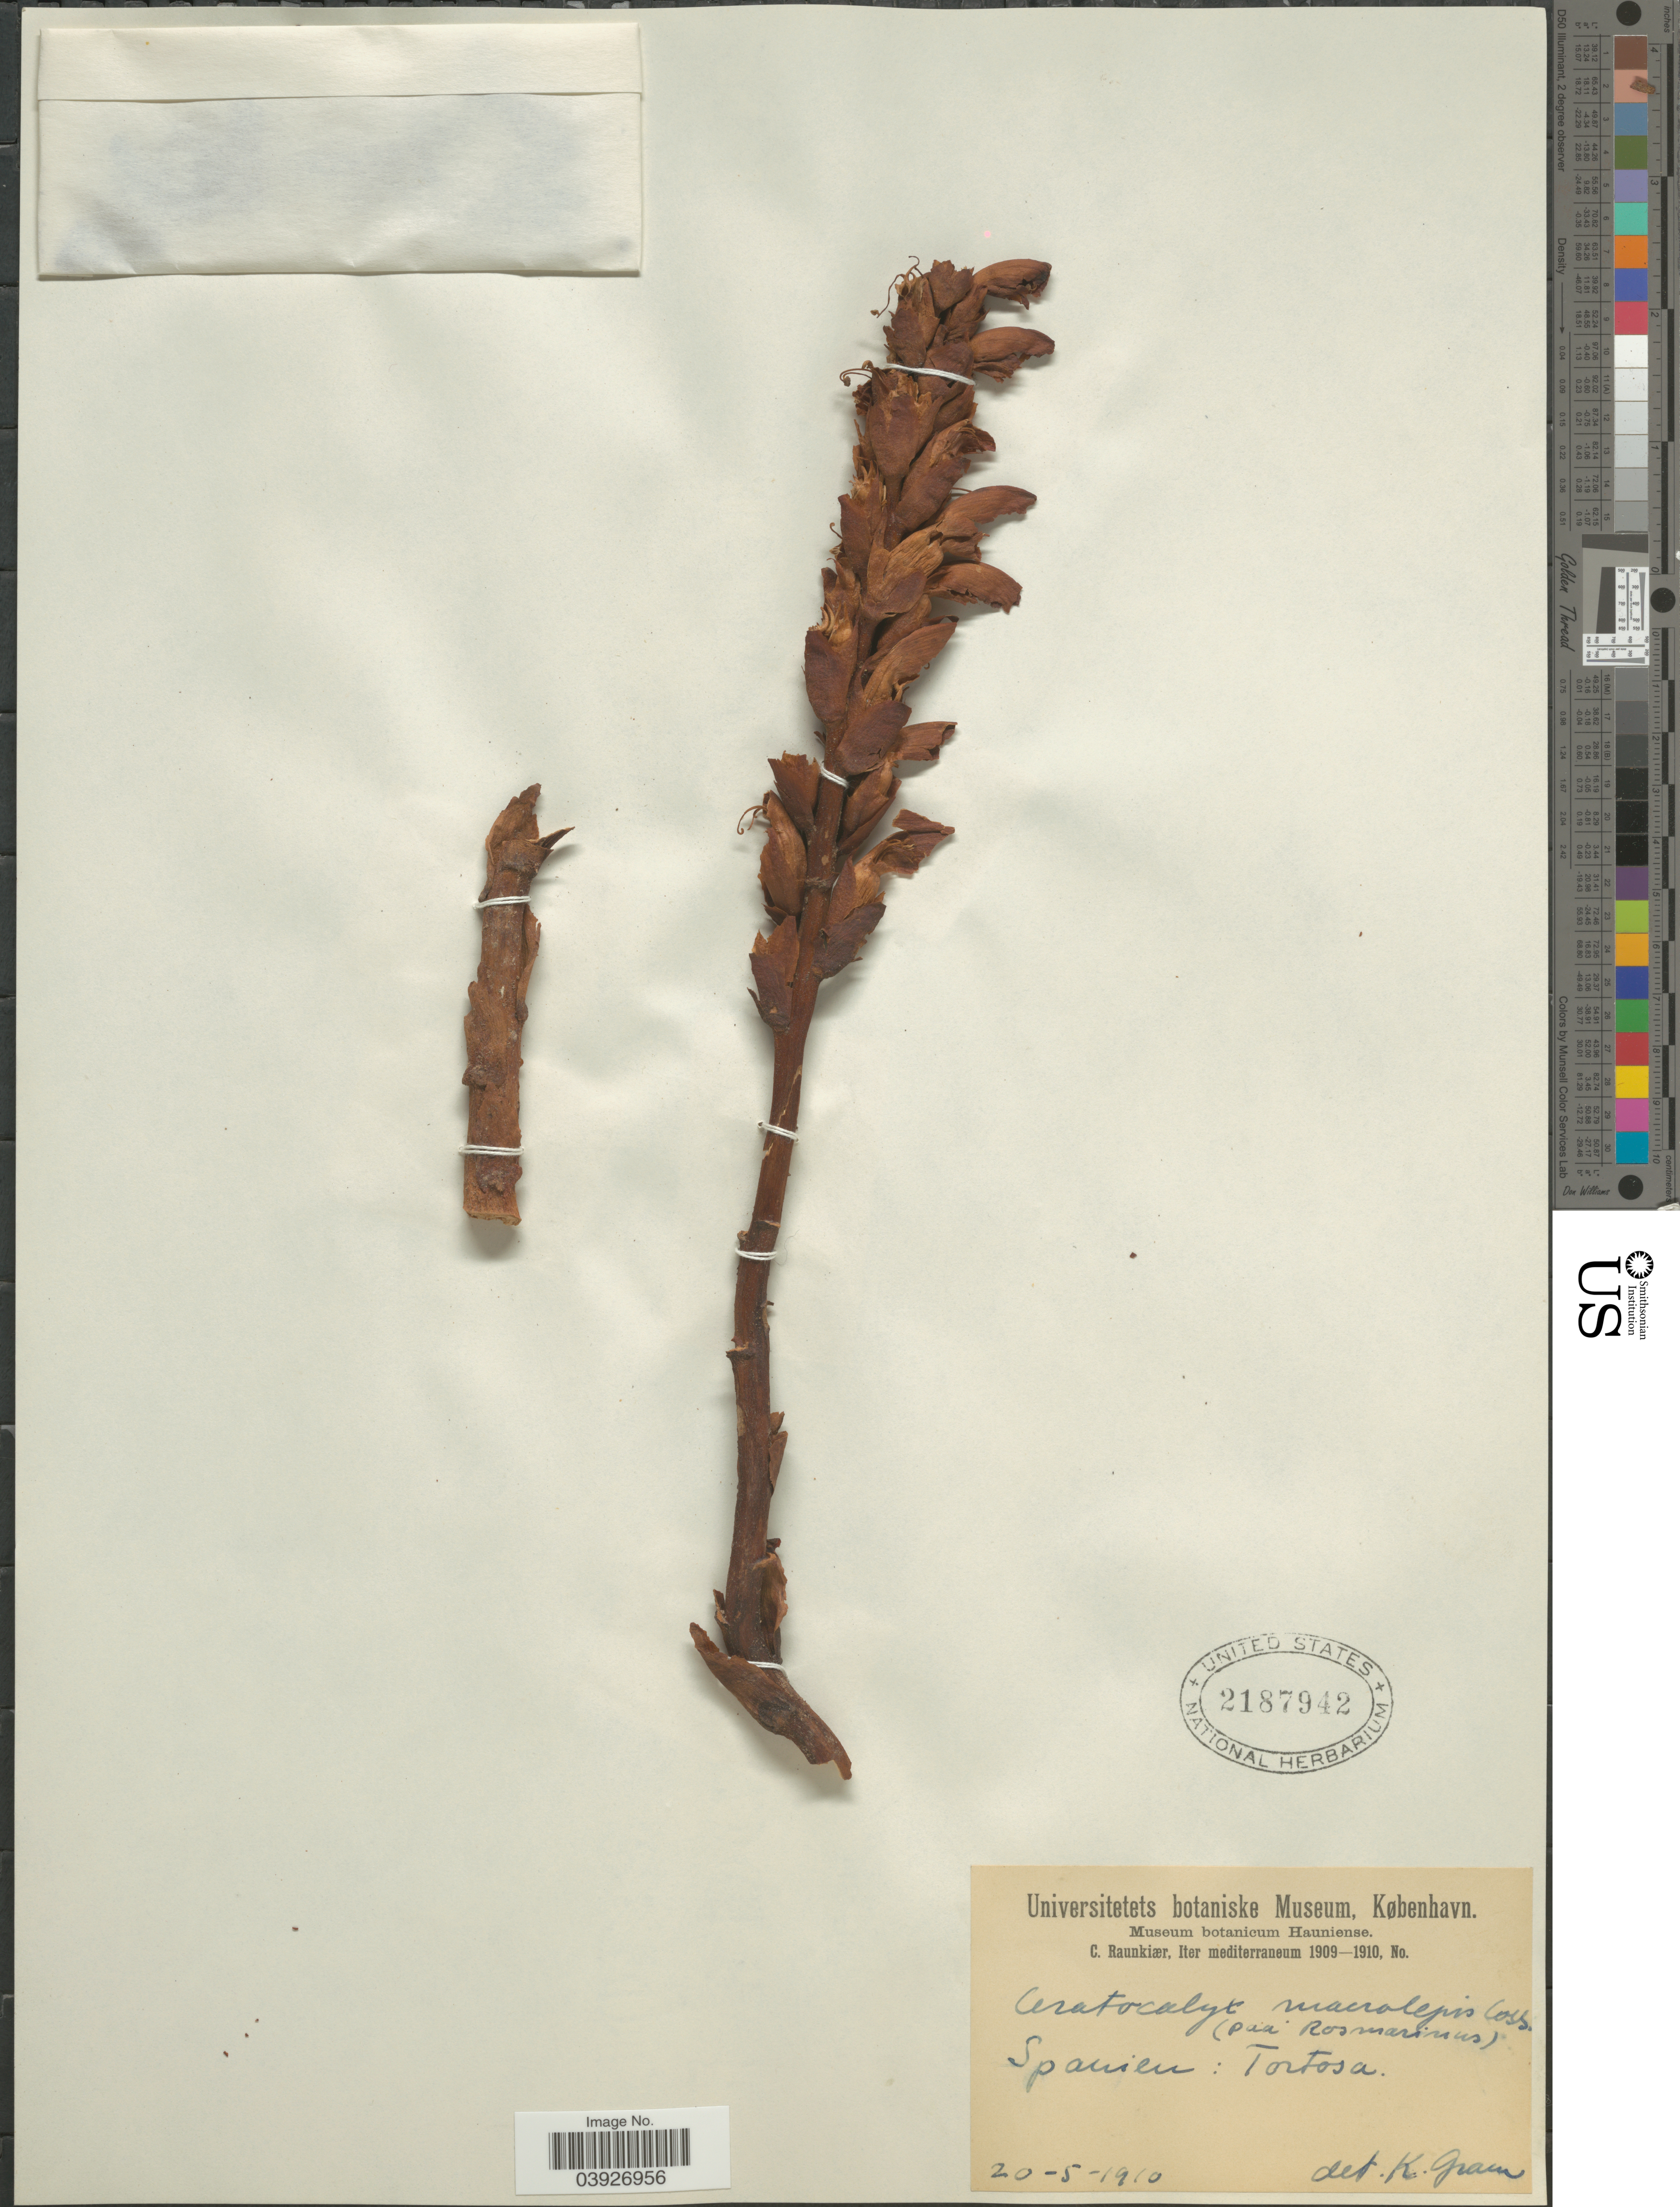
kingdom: Plantae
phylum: Tracheophyta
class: Magnoliopsida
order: Lamiales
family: Orobanchaceae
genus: Orobanche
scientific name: Orobanche macrolepis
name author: Pomel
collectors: C. Raunkiær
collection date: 1910-05-20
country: Spain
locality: Tortosa.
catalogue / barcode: US 2187942